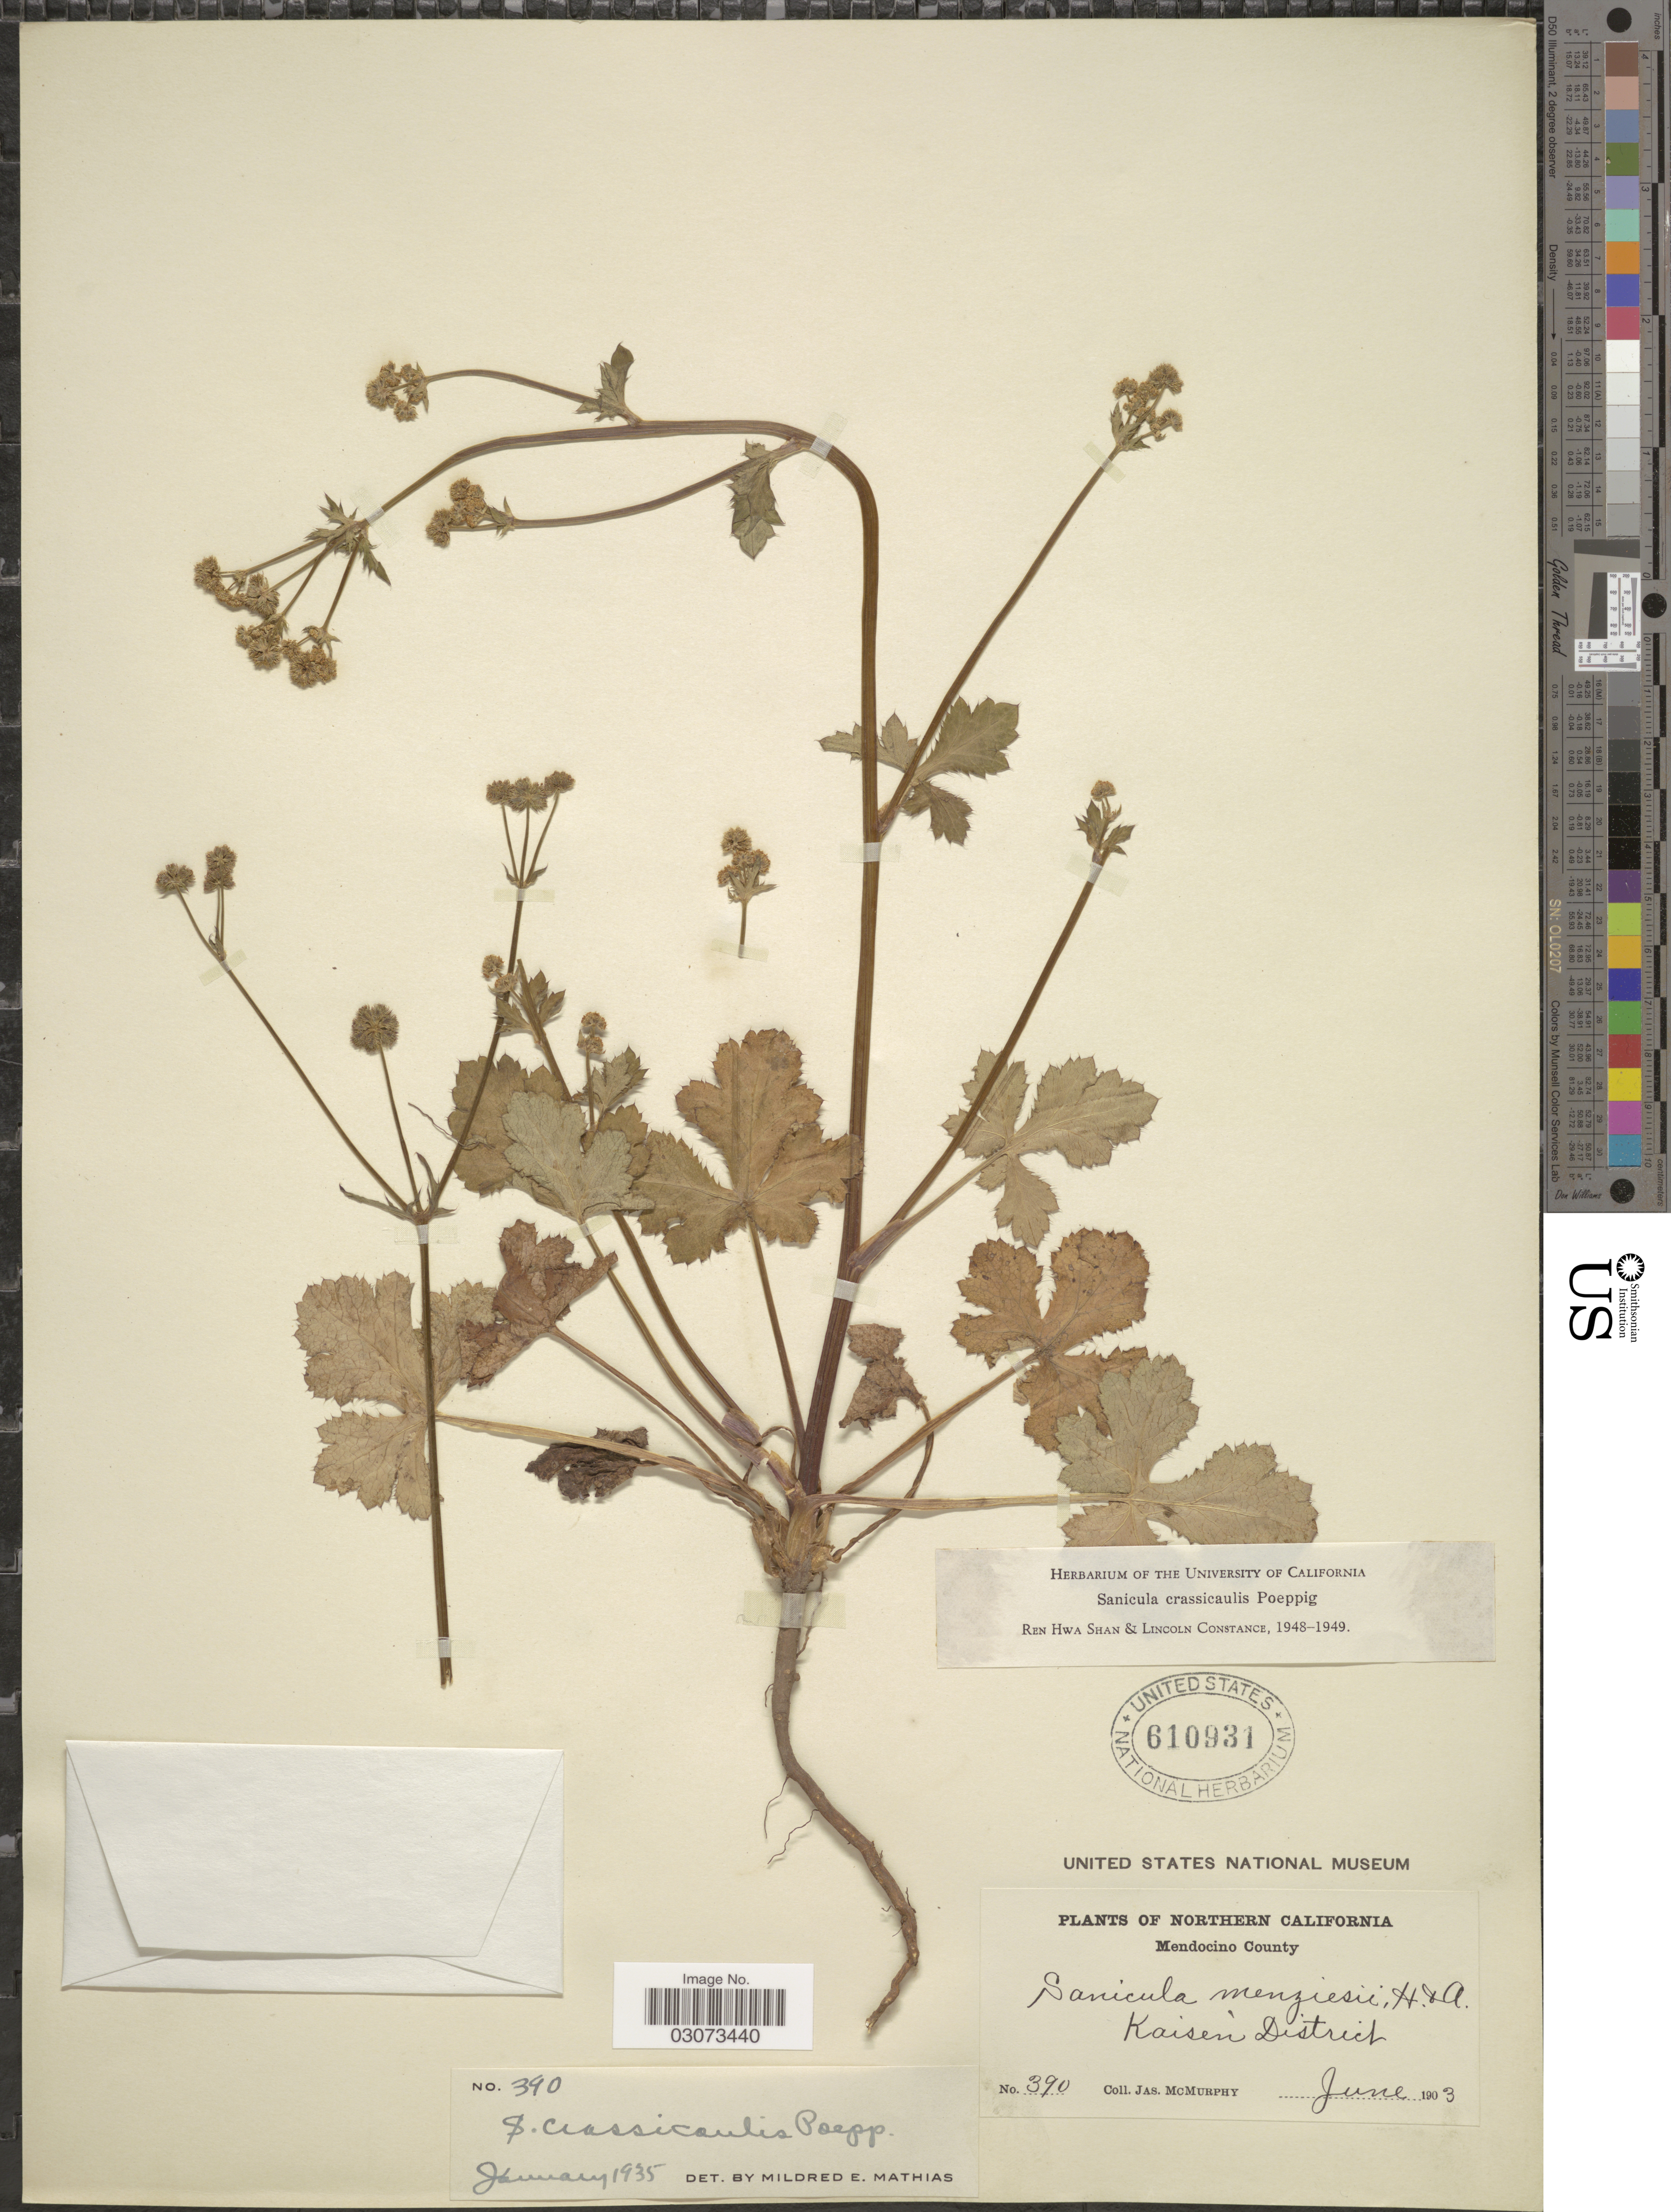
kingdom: Plantae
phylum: Tracheophyta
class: Magnoliopsida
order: Apiales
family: Apiaceae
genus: Sanicula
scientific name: Sanicula crassicaulis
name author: Poepp. ex DC.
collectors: J. McMurphy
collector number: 390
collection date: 1903-06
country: United States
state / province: California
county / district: Mendocino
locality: Northern California. Mendocino County. Kaisen District.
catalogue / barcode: US 610931